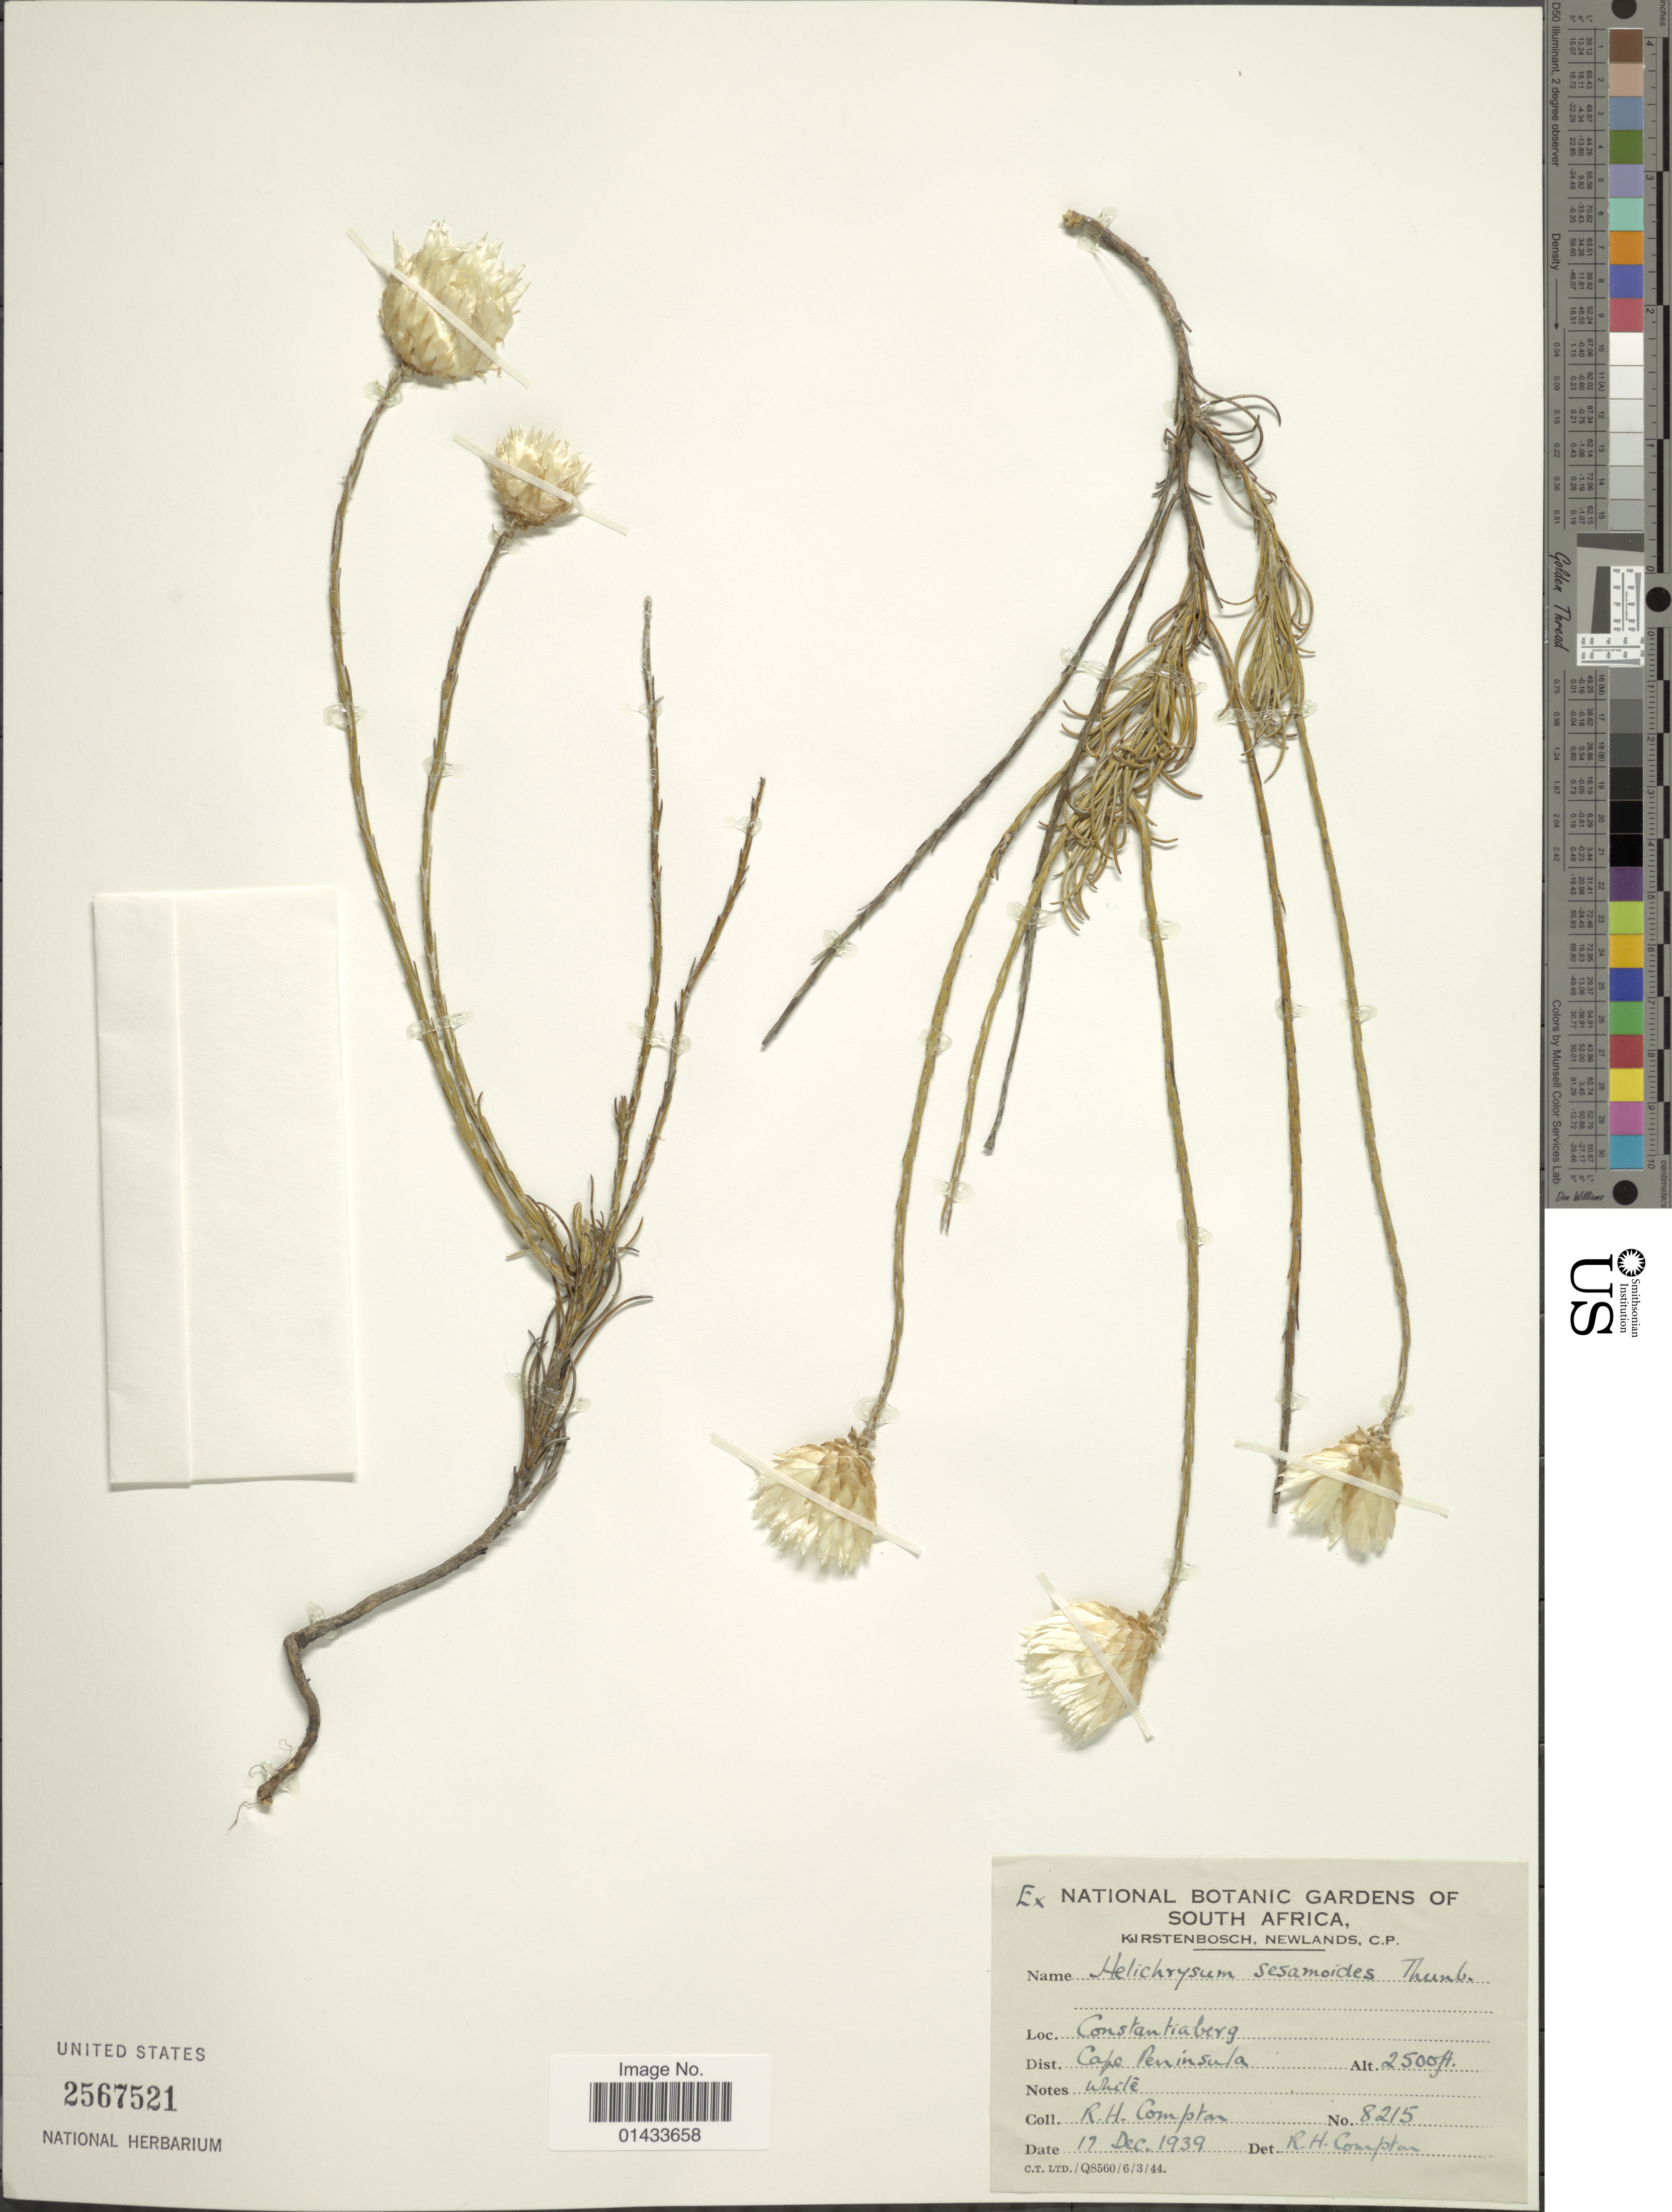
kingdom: Plantae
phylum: Tracheophyta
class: Magnoliopsida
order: Asterales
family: Asteraceae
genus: Helichrysum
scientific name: Helichrysum sesamoides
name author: A. Cunn.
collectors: R. H. Compton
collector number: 8215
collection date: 1939-12-17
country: South Africa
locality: Costantiaberg, Dist. Cape Peninsula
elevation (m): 762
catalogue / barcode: US 2567521